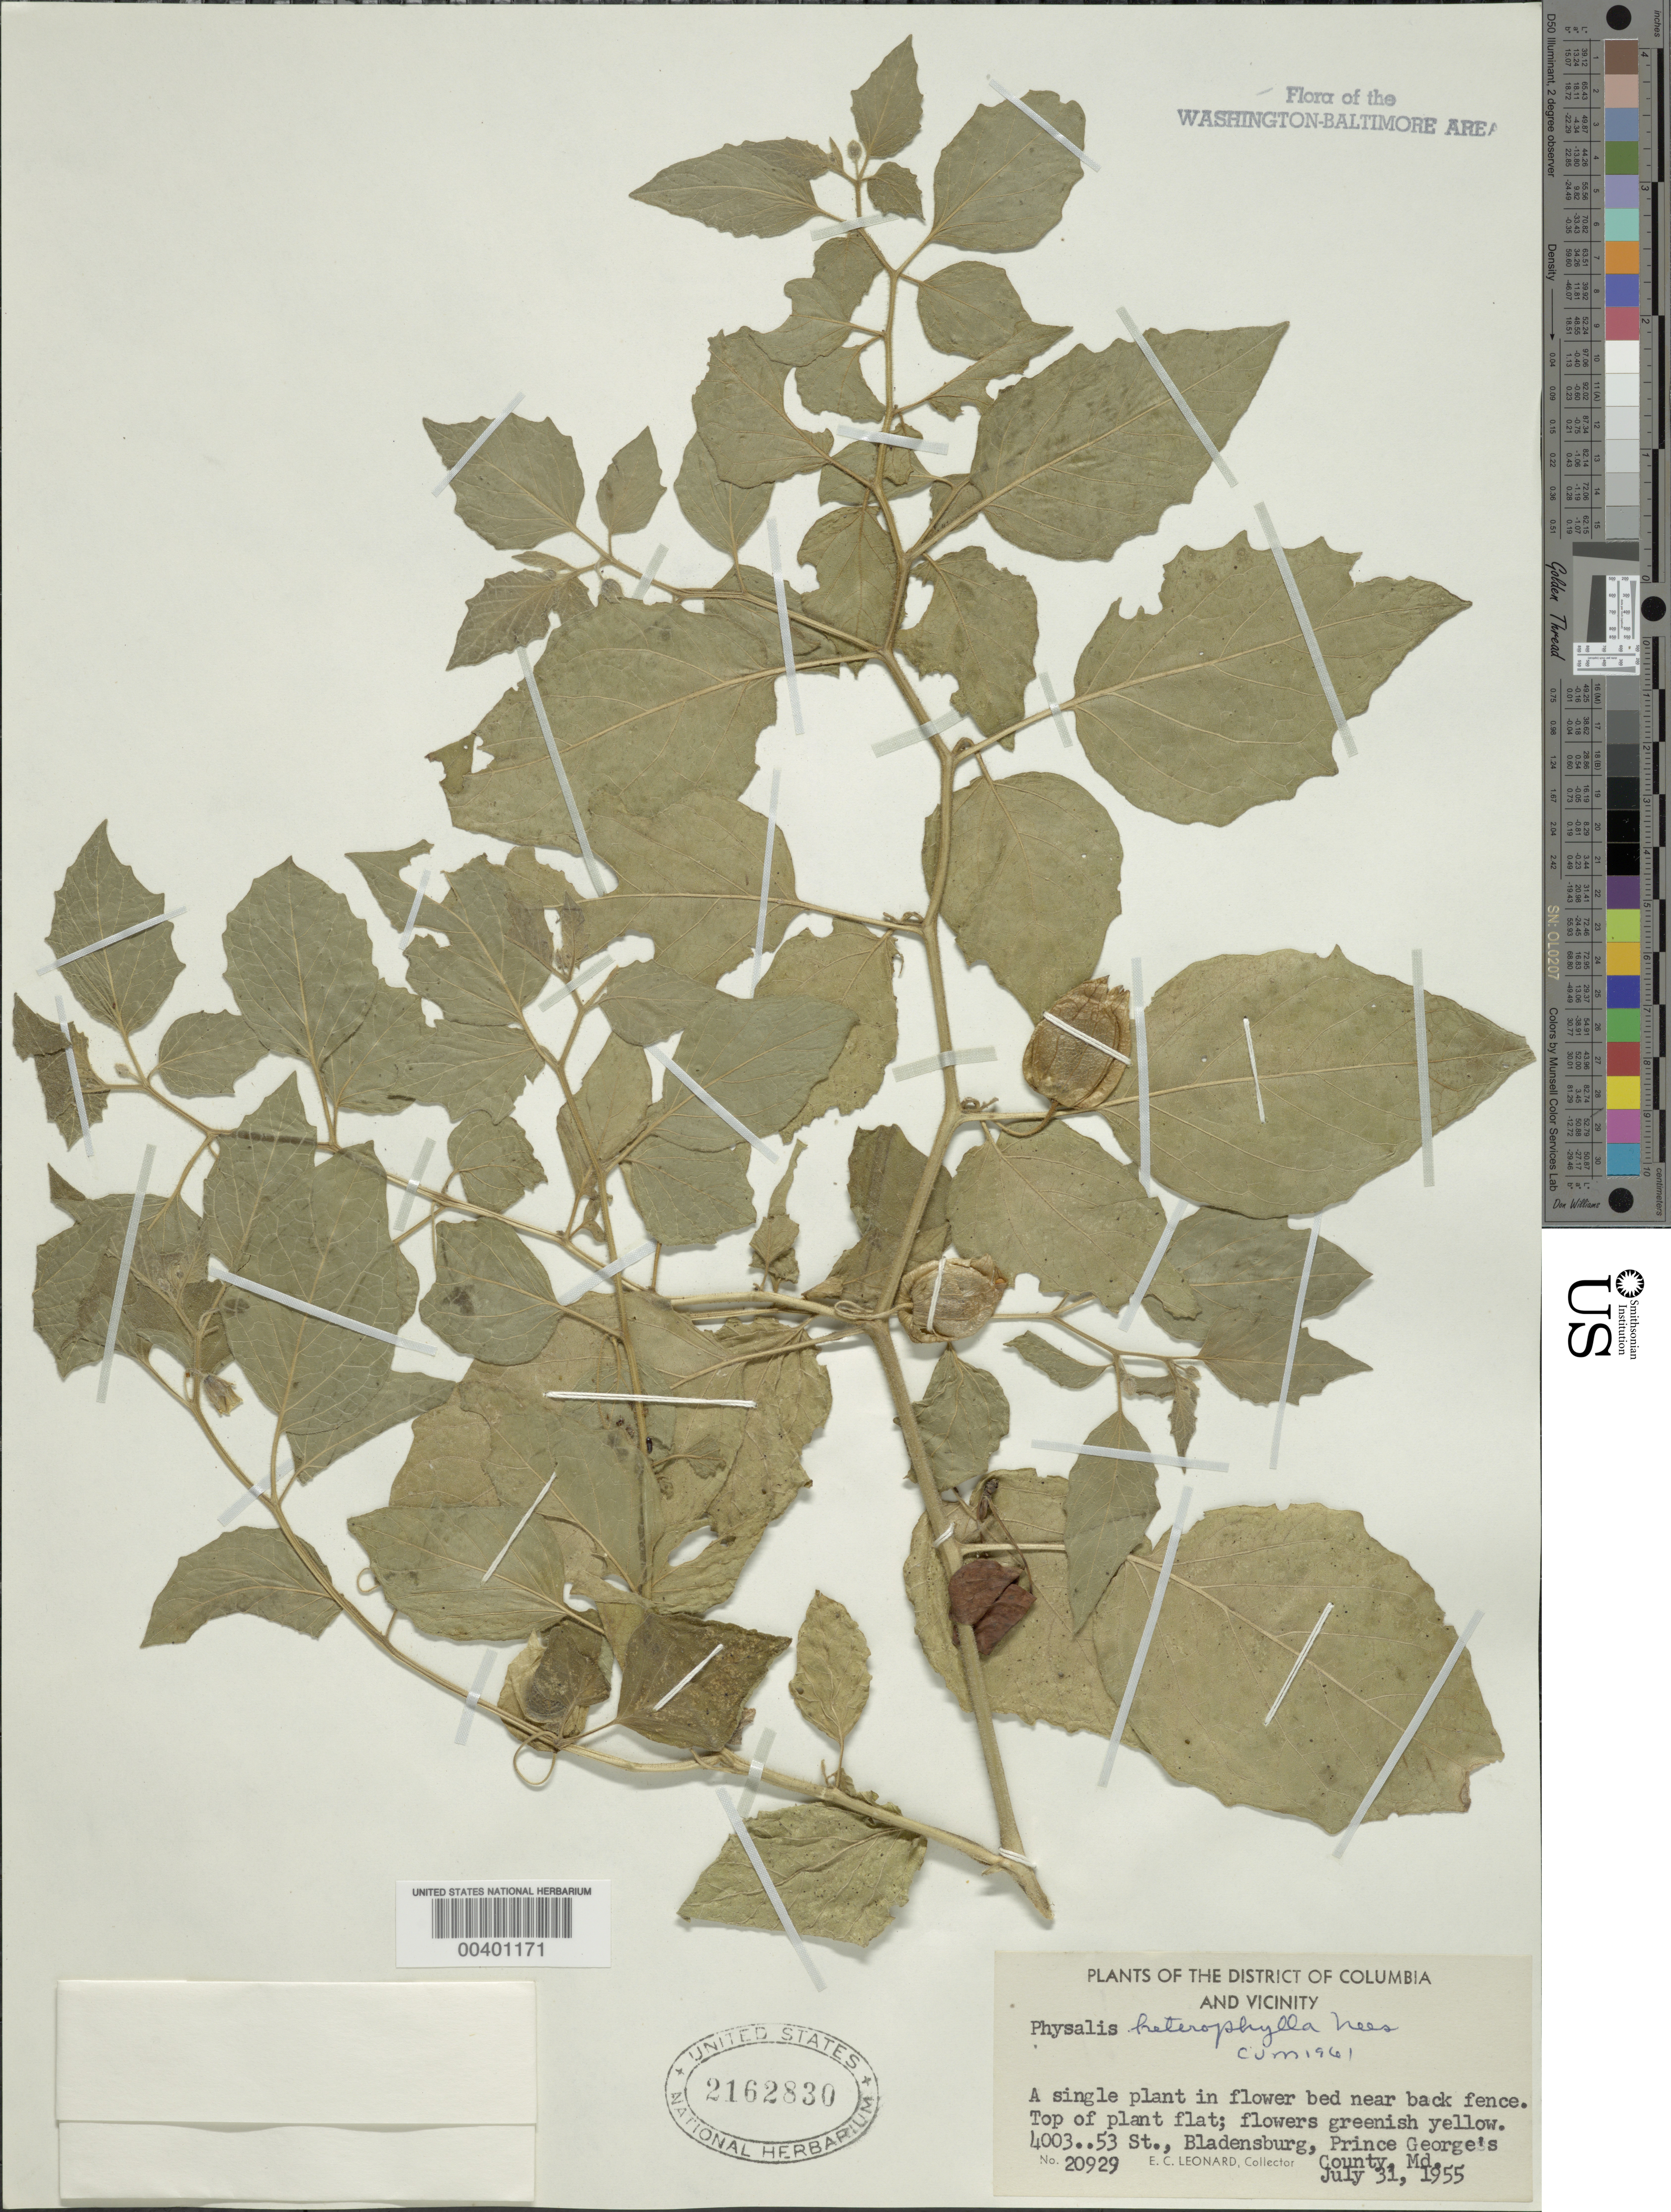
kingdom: Plantae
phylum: Tracheophyta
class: Magnoliopsida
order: Solanales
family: Solanaceae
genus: Physalis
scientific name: Physalis heterophylla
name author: Nees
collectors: E. C. Leonard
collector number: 20929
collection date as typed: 31 Jul 1955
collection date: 1955-07-31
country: United States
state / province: Maryland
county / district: Prince George's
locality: Bladensburg, 53rd Street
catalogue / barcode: US 2162830